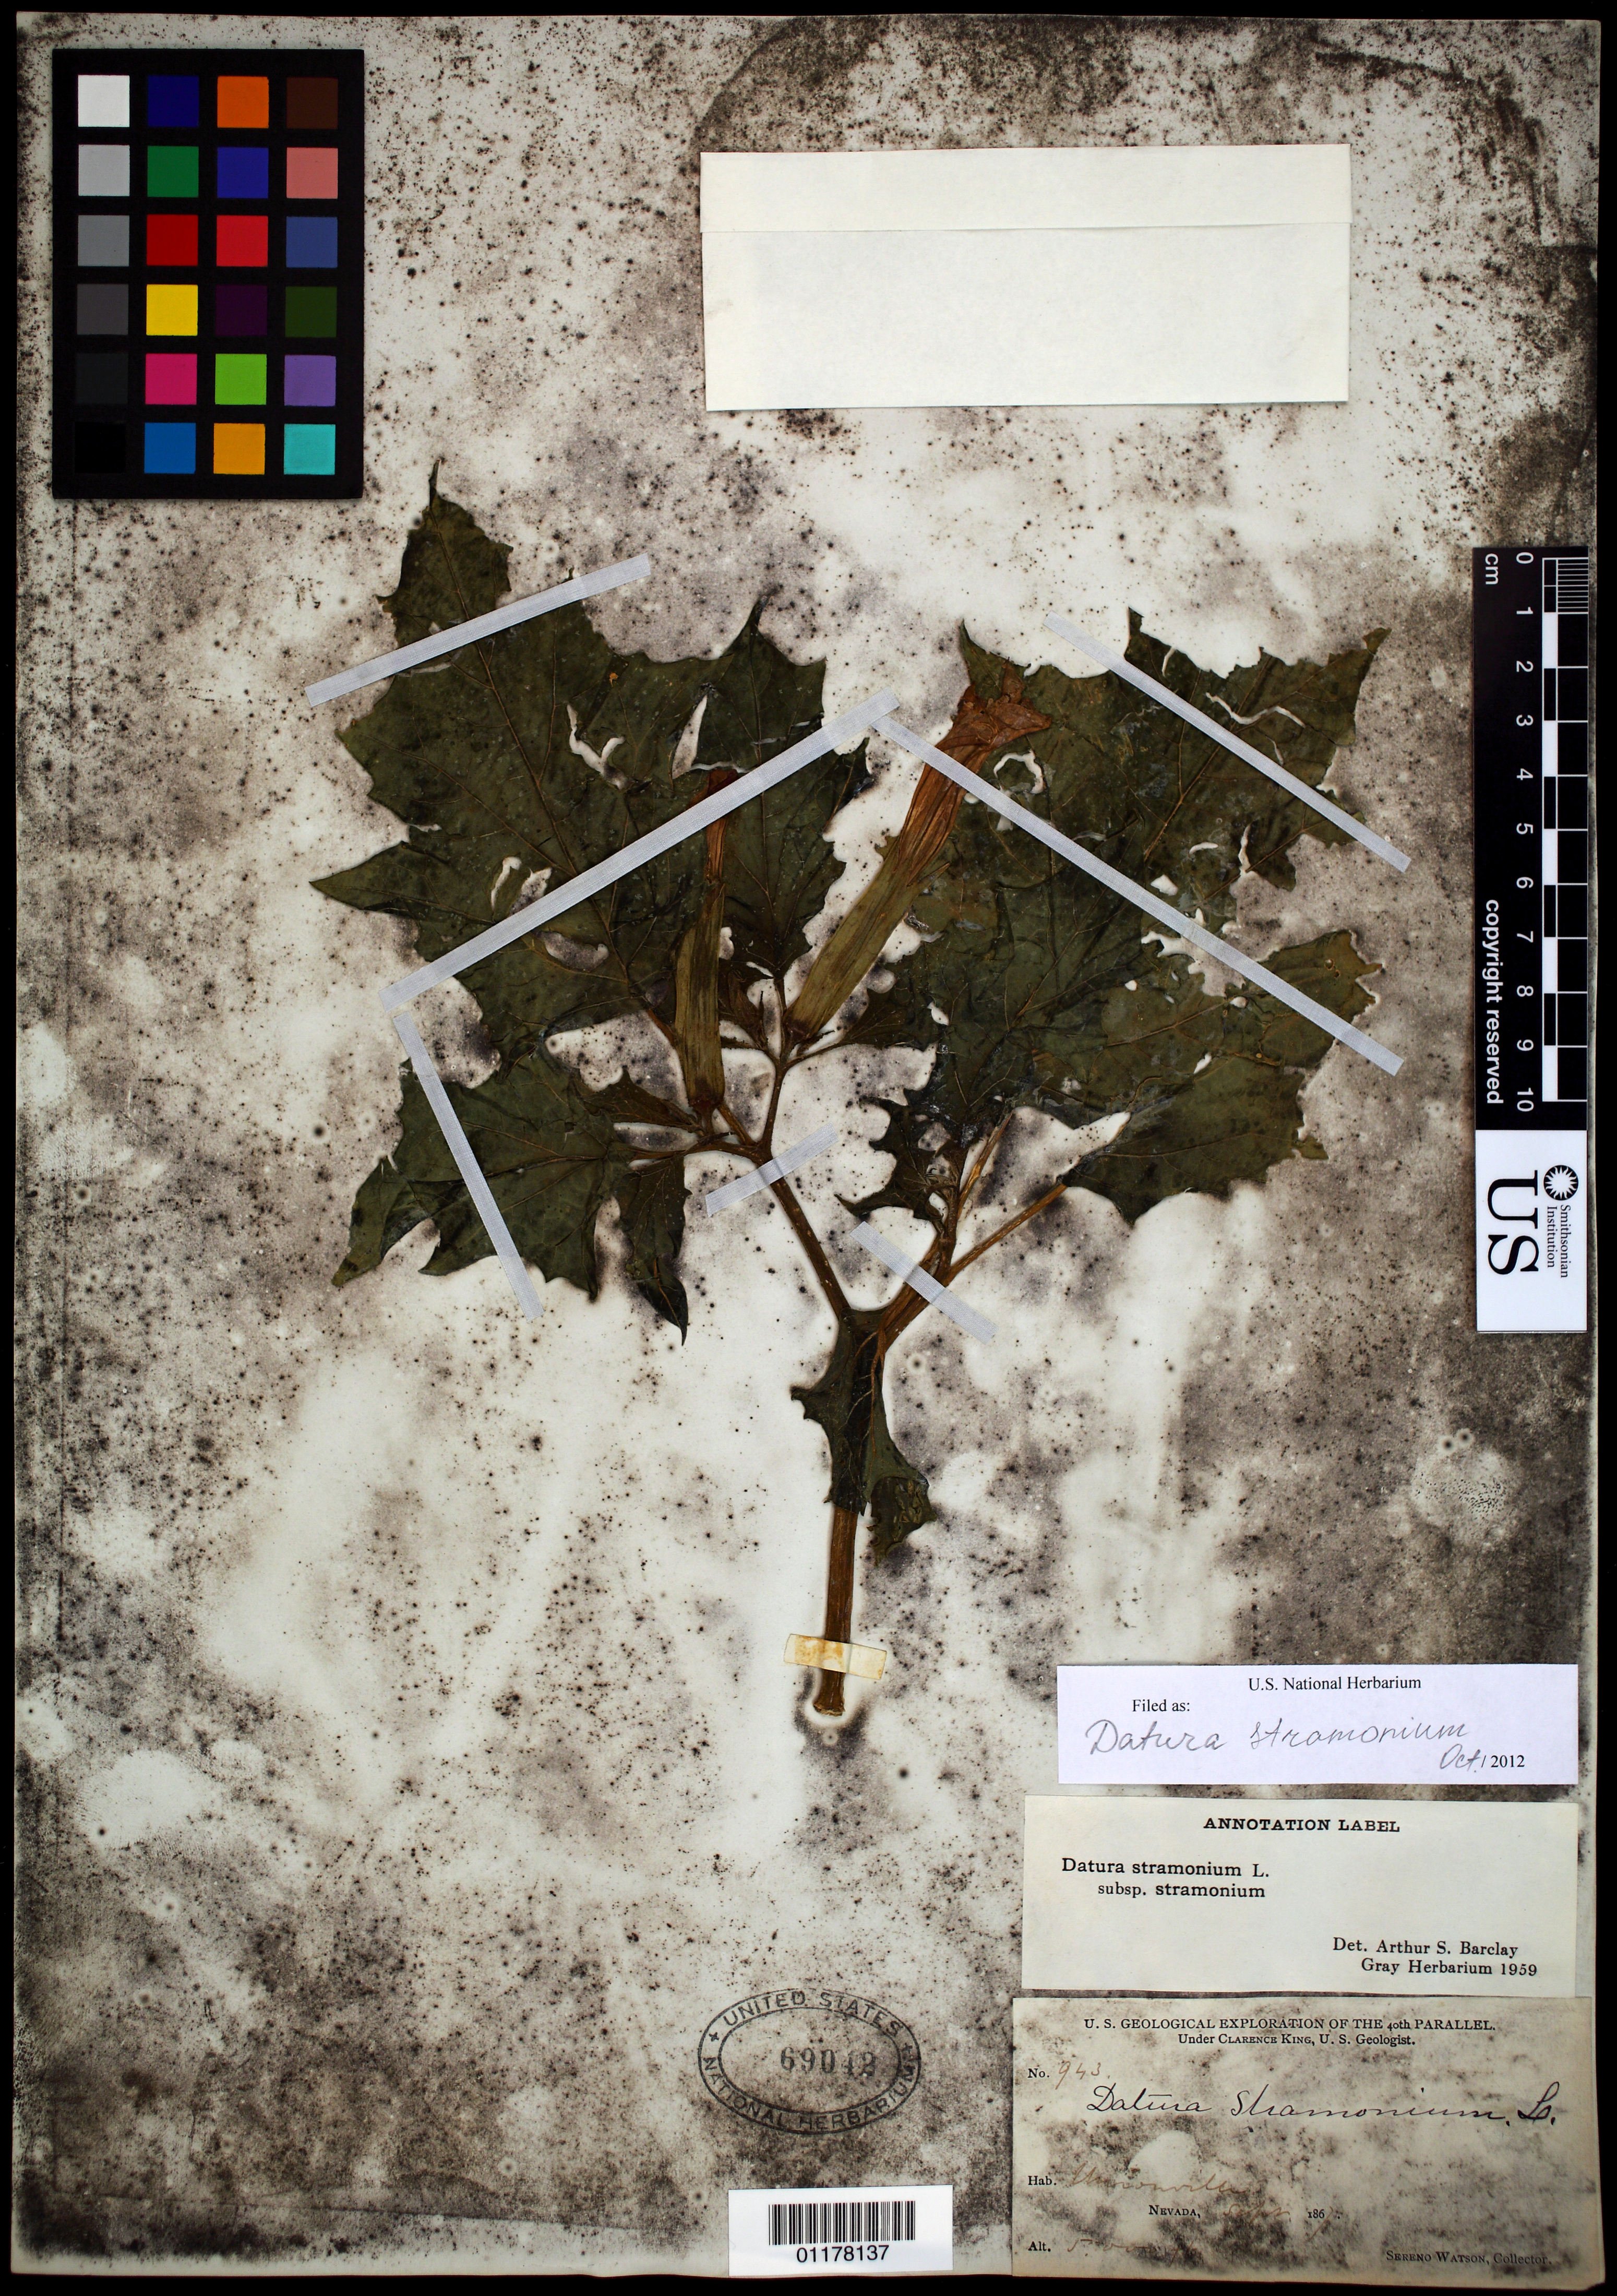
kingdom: Plantae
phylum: Tracheophyta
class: Magnoliopsida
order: Solanales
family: Solanaceae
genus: Datura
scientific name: Datura stramonium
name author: L.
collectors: S. Watson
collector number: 943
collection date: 1867-09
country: United States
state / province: Nevada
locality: Unionville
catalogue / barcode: US 69042